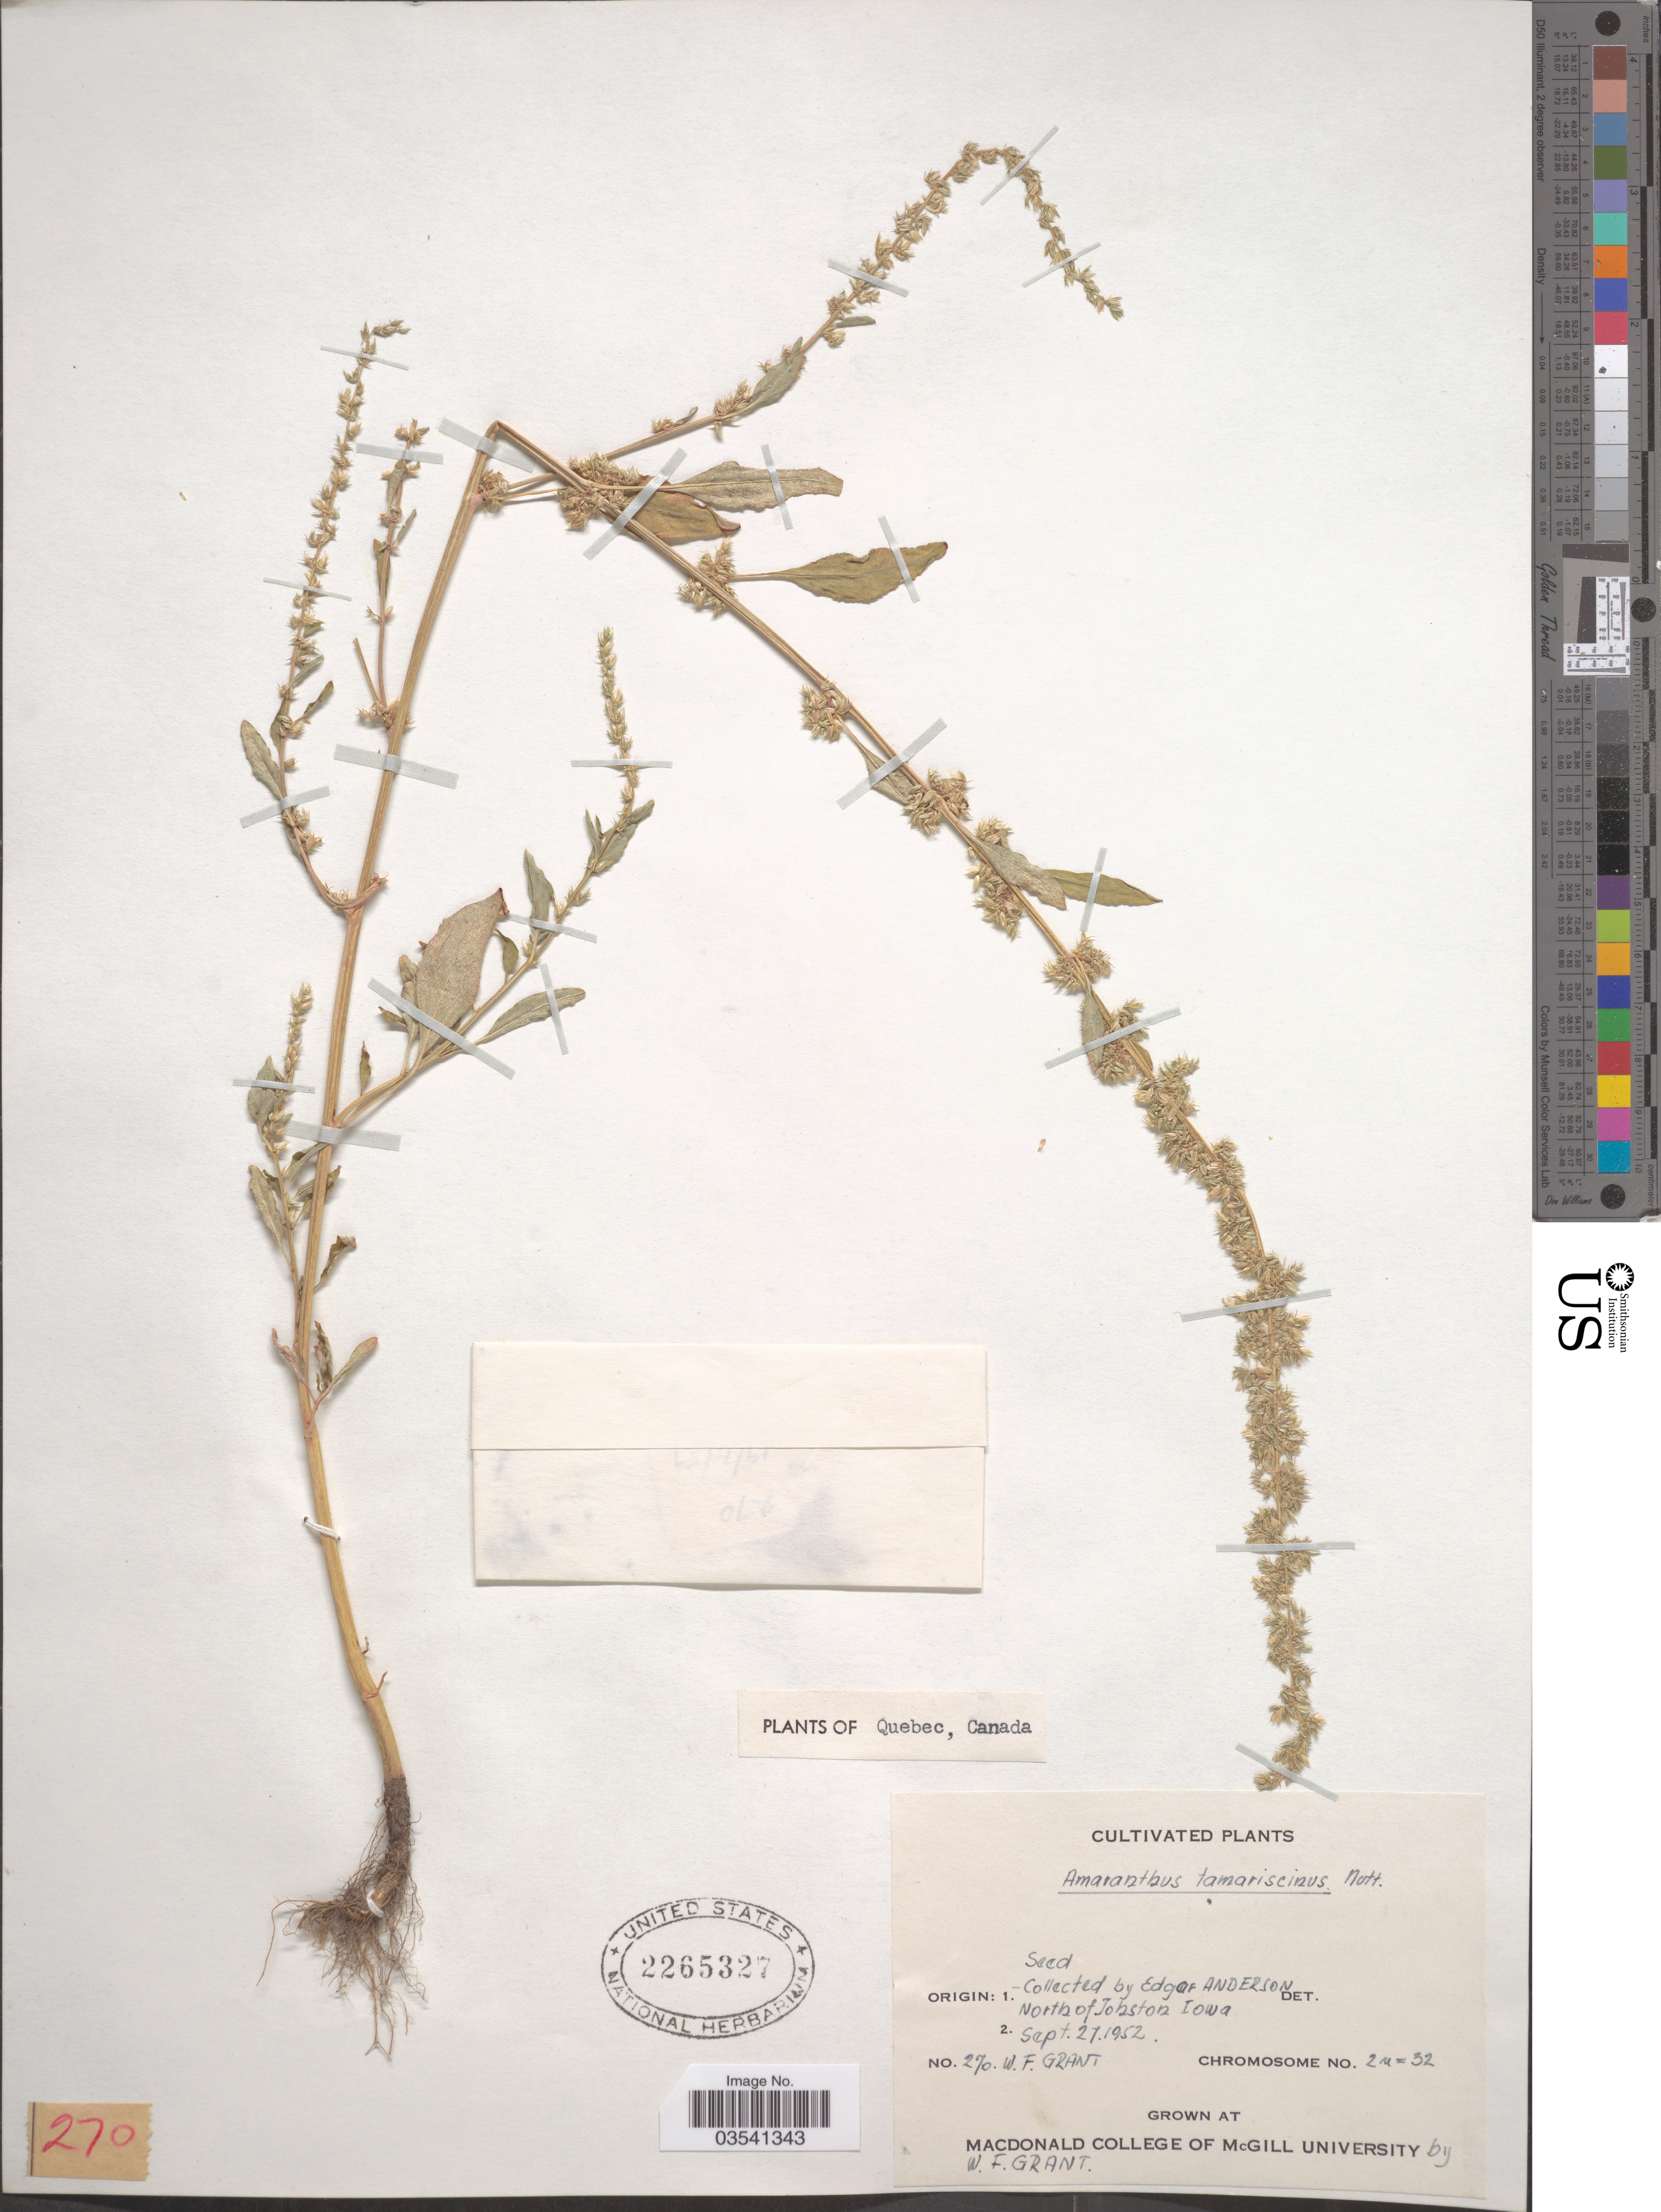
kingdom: Plantae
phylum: Tracheophyta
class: Magnoliopsida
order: Caryophyllales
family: Amaranthaceae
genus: Amaranthus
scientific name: Amaranthus tamariscinus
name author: Nutt.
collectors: W. Grant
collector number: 270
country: Canada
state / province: Quebec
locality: Grown at MacDonald College of McGill University.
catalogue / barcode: US 2265327